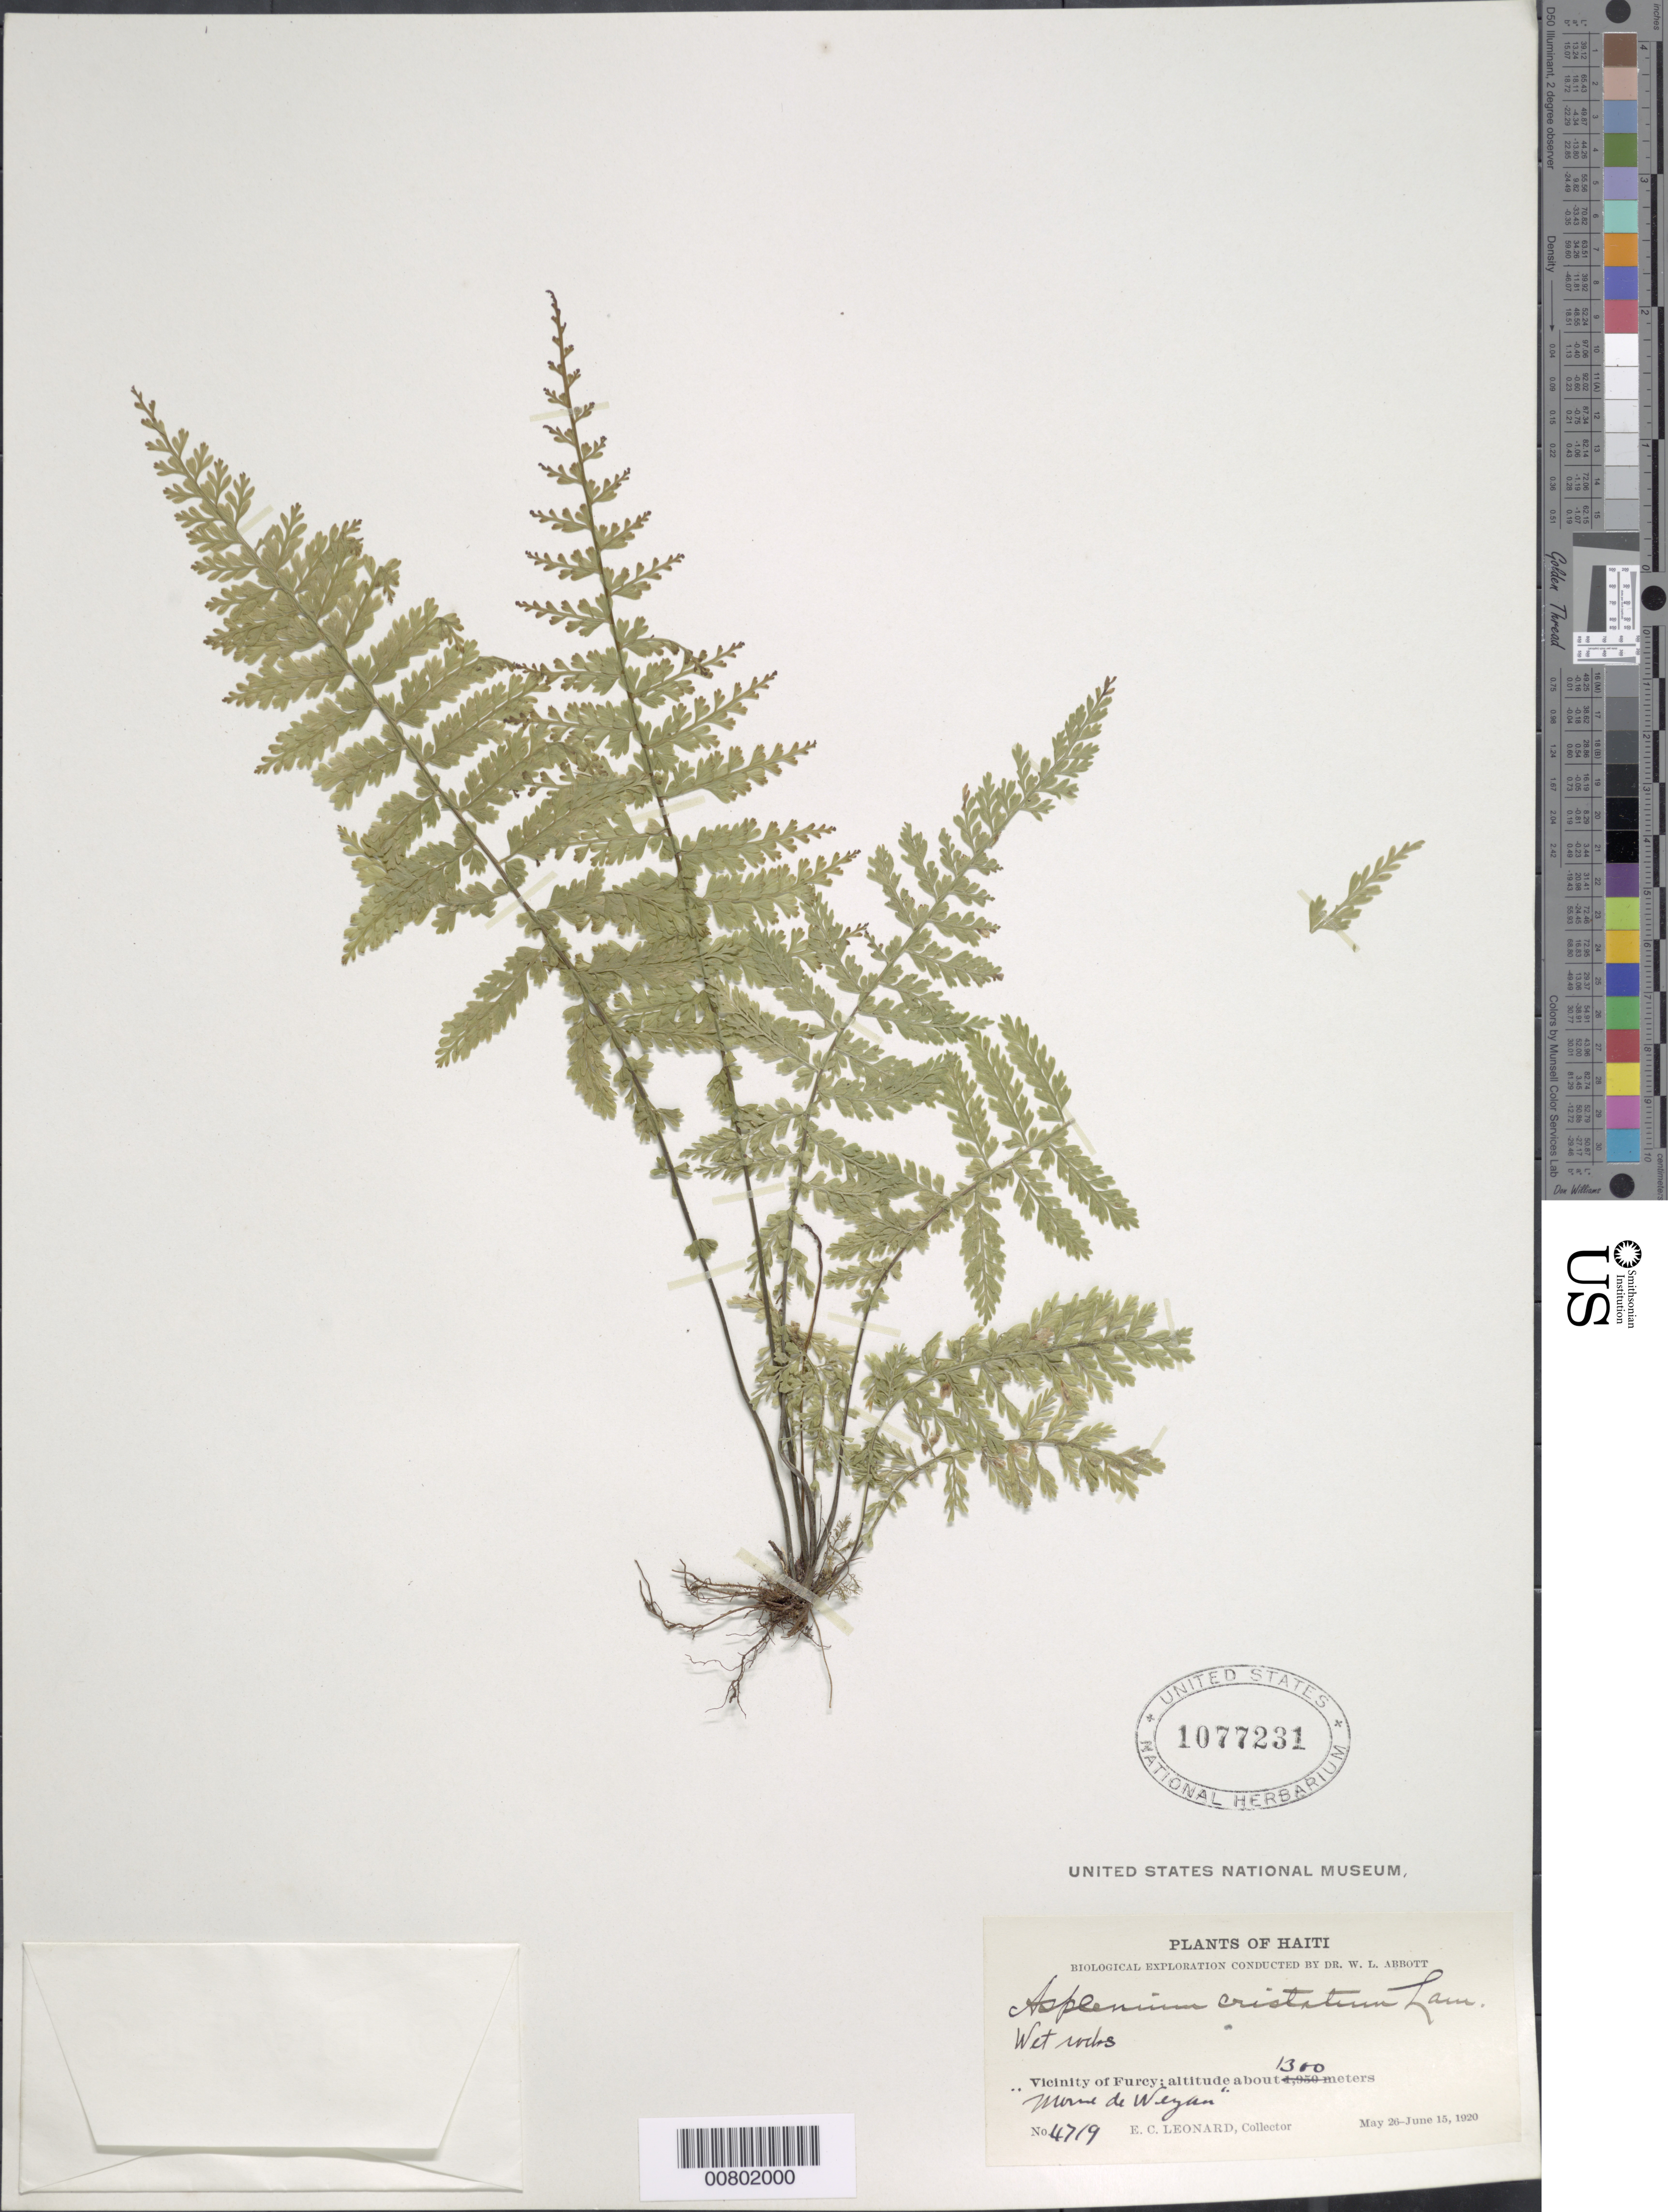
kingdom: Plantae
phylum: Tracheophyta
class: Polypodiopsida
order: Polypodiales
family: Aspleniaceae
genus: Asplenium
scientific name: Asplenium cristatum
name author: Lam.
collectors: E. C. Leonard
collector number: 4719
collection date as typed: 26 May 1920 to 15 Jun 1920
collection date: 1920-05-26/1920-06-15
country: Haiti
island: Hispaniola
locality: Furcy vicinity, Morne de Weyan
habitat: Wet rocks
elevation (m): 1300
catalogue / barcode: US 1077231